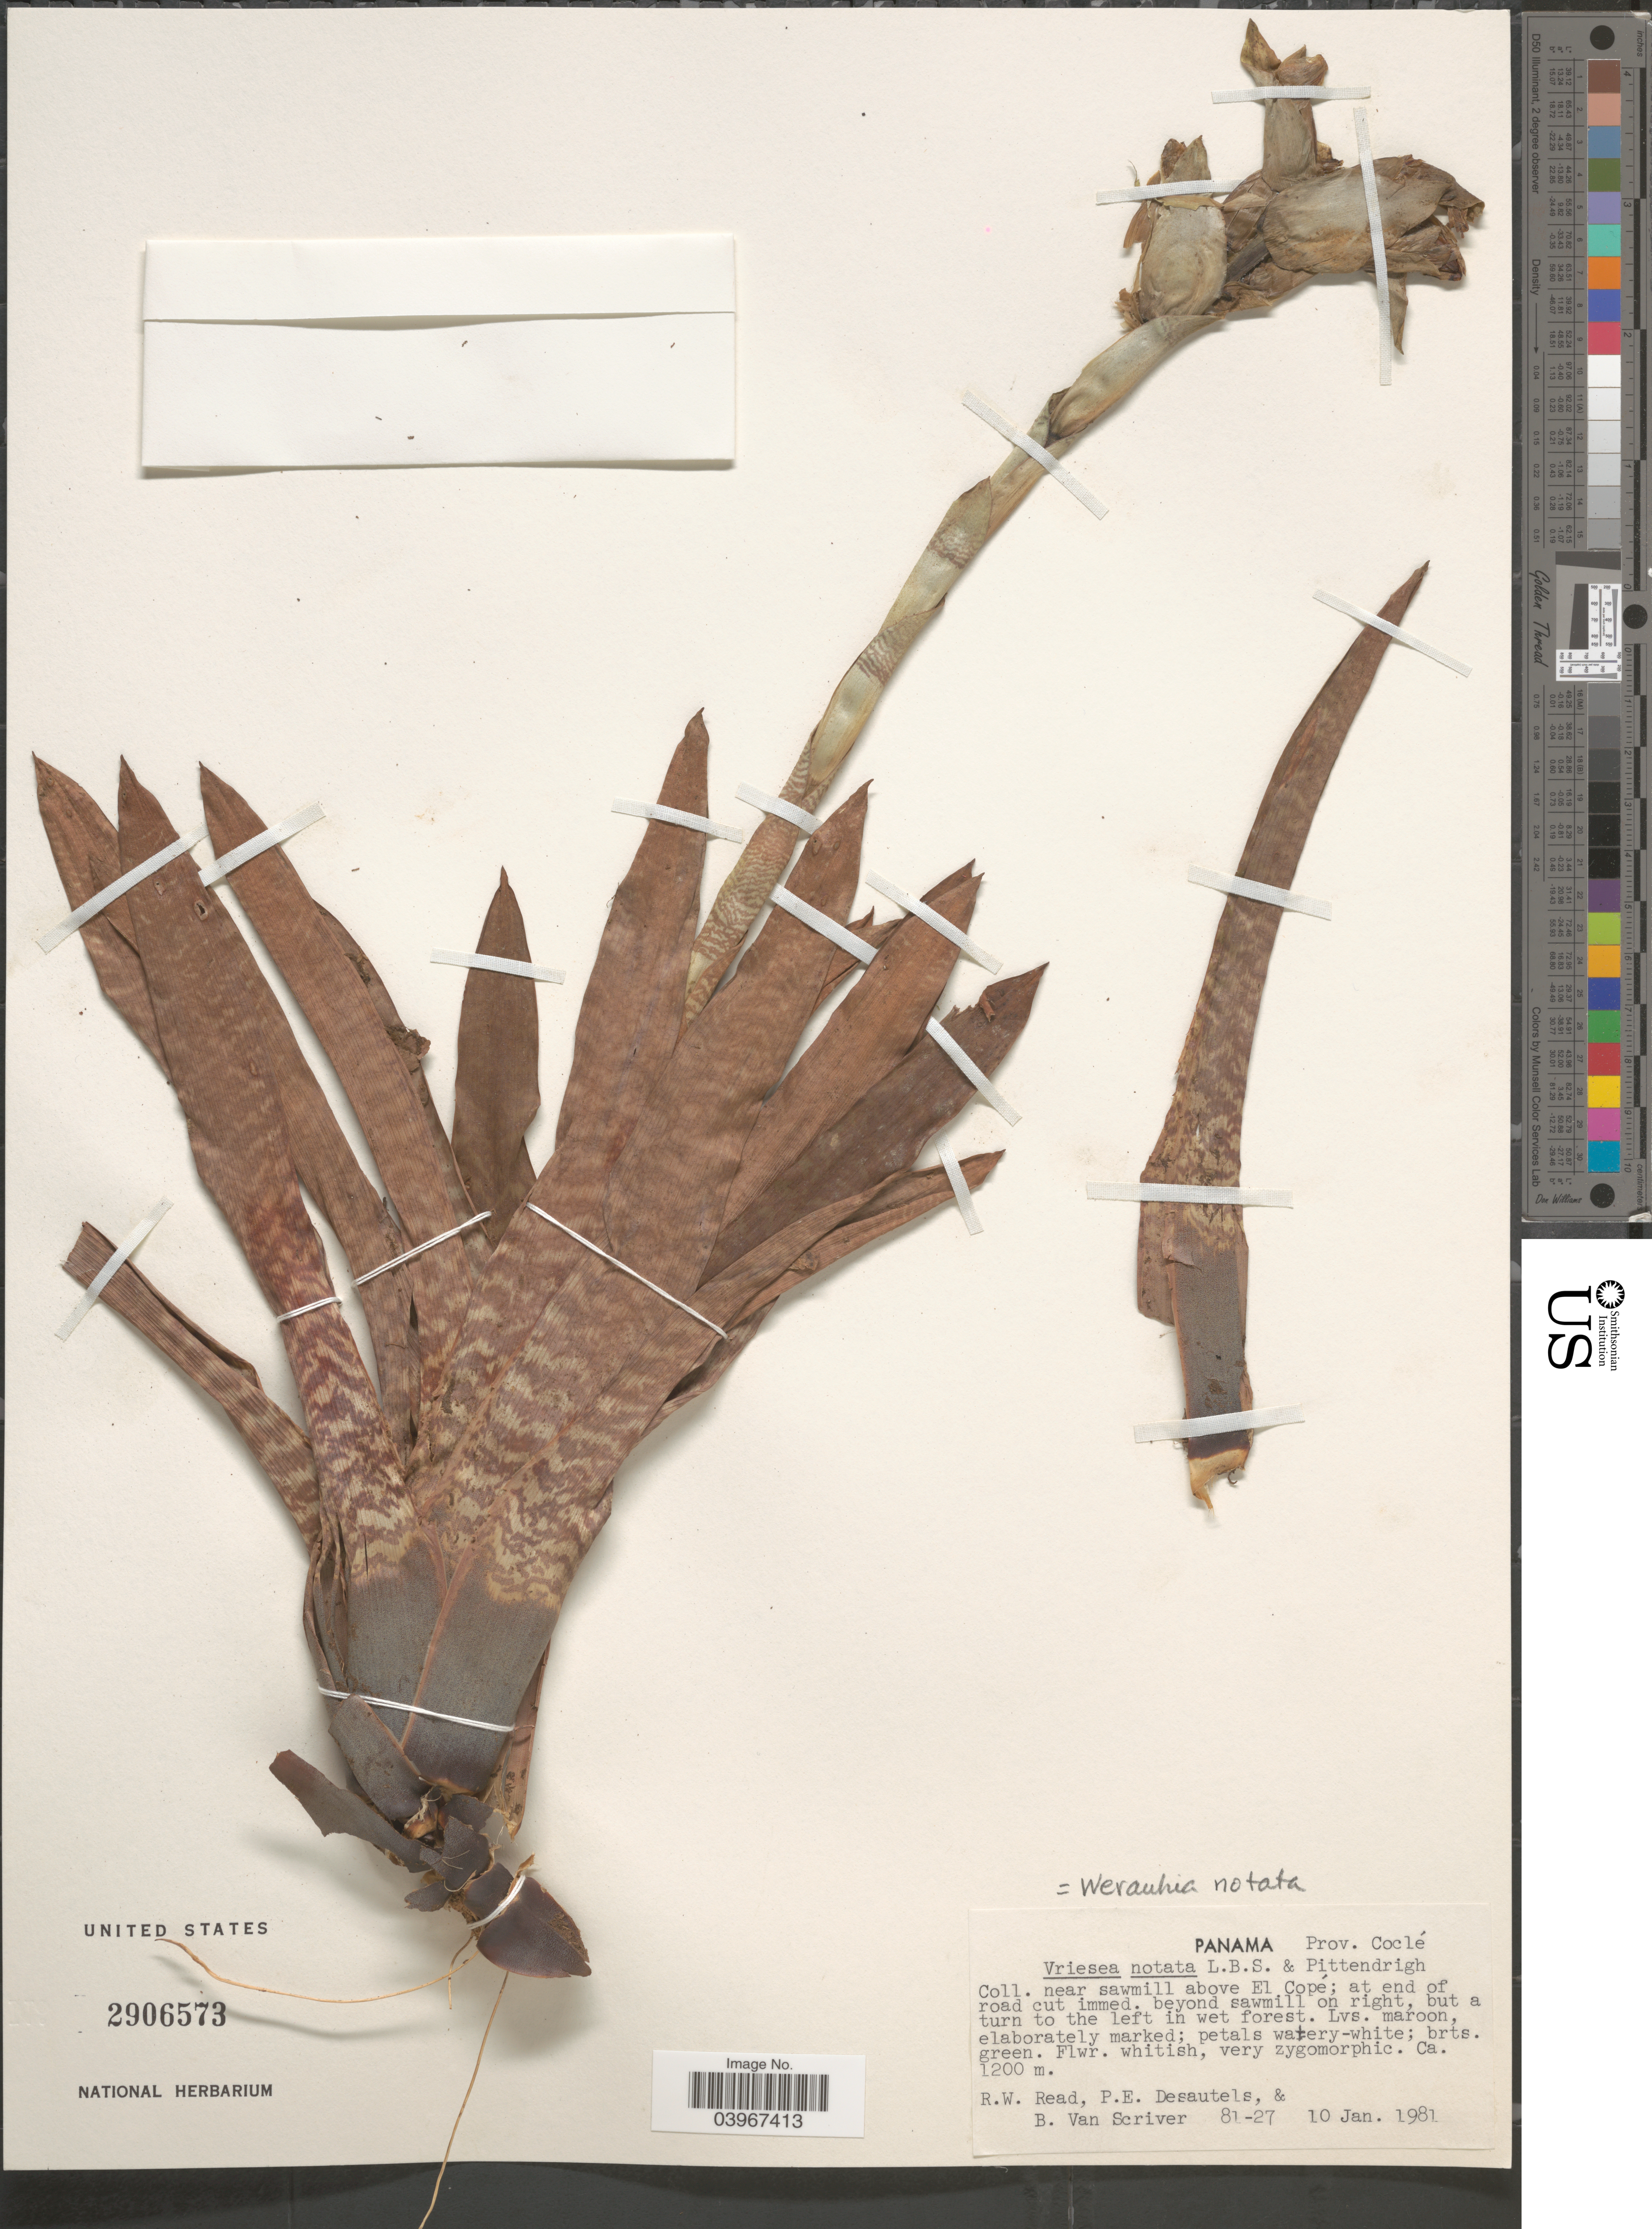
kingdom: Plantae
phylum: Tracheophyta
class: Liliopsida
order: Poales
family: Bromeliaceae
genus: Werauhia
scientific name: Werauhia notata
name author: (L.B. Sm. & Pittendr.) J.R. Grant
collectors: R. W. Read, P. Desautels & B. Van Scriver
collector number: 81-27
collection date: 1981-01-10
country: Panama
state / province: Cocle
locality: Near sawmill above El Copé; at end of road cut immed. beyond sawmill on right, but a turn to the left in wet forest.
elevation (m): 1200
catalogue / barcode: US 2906573